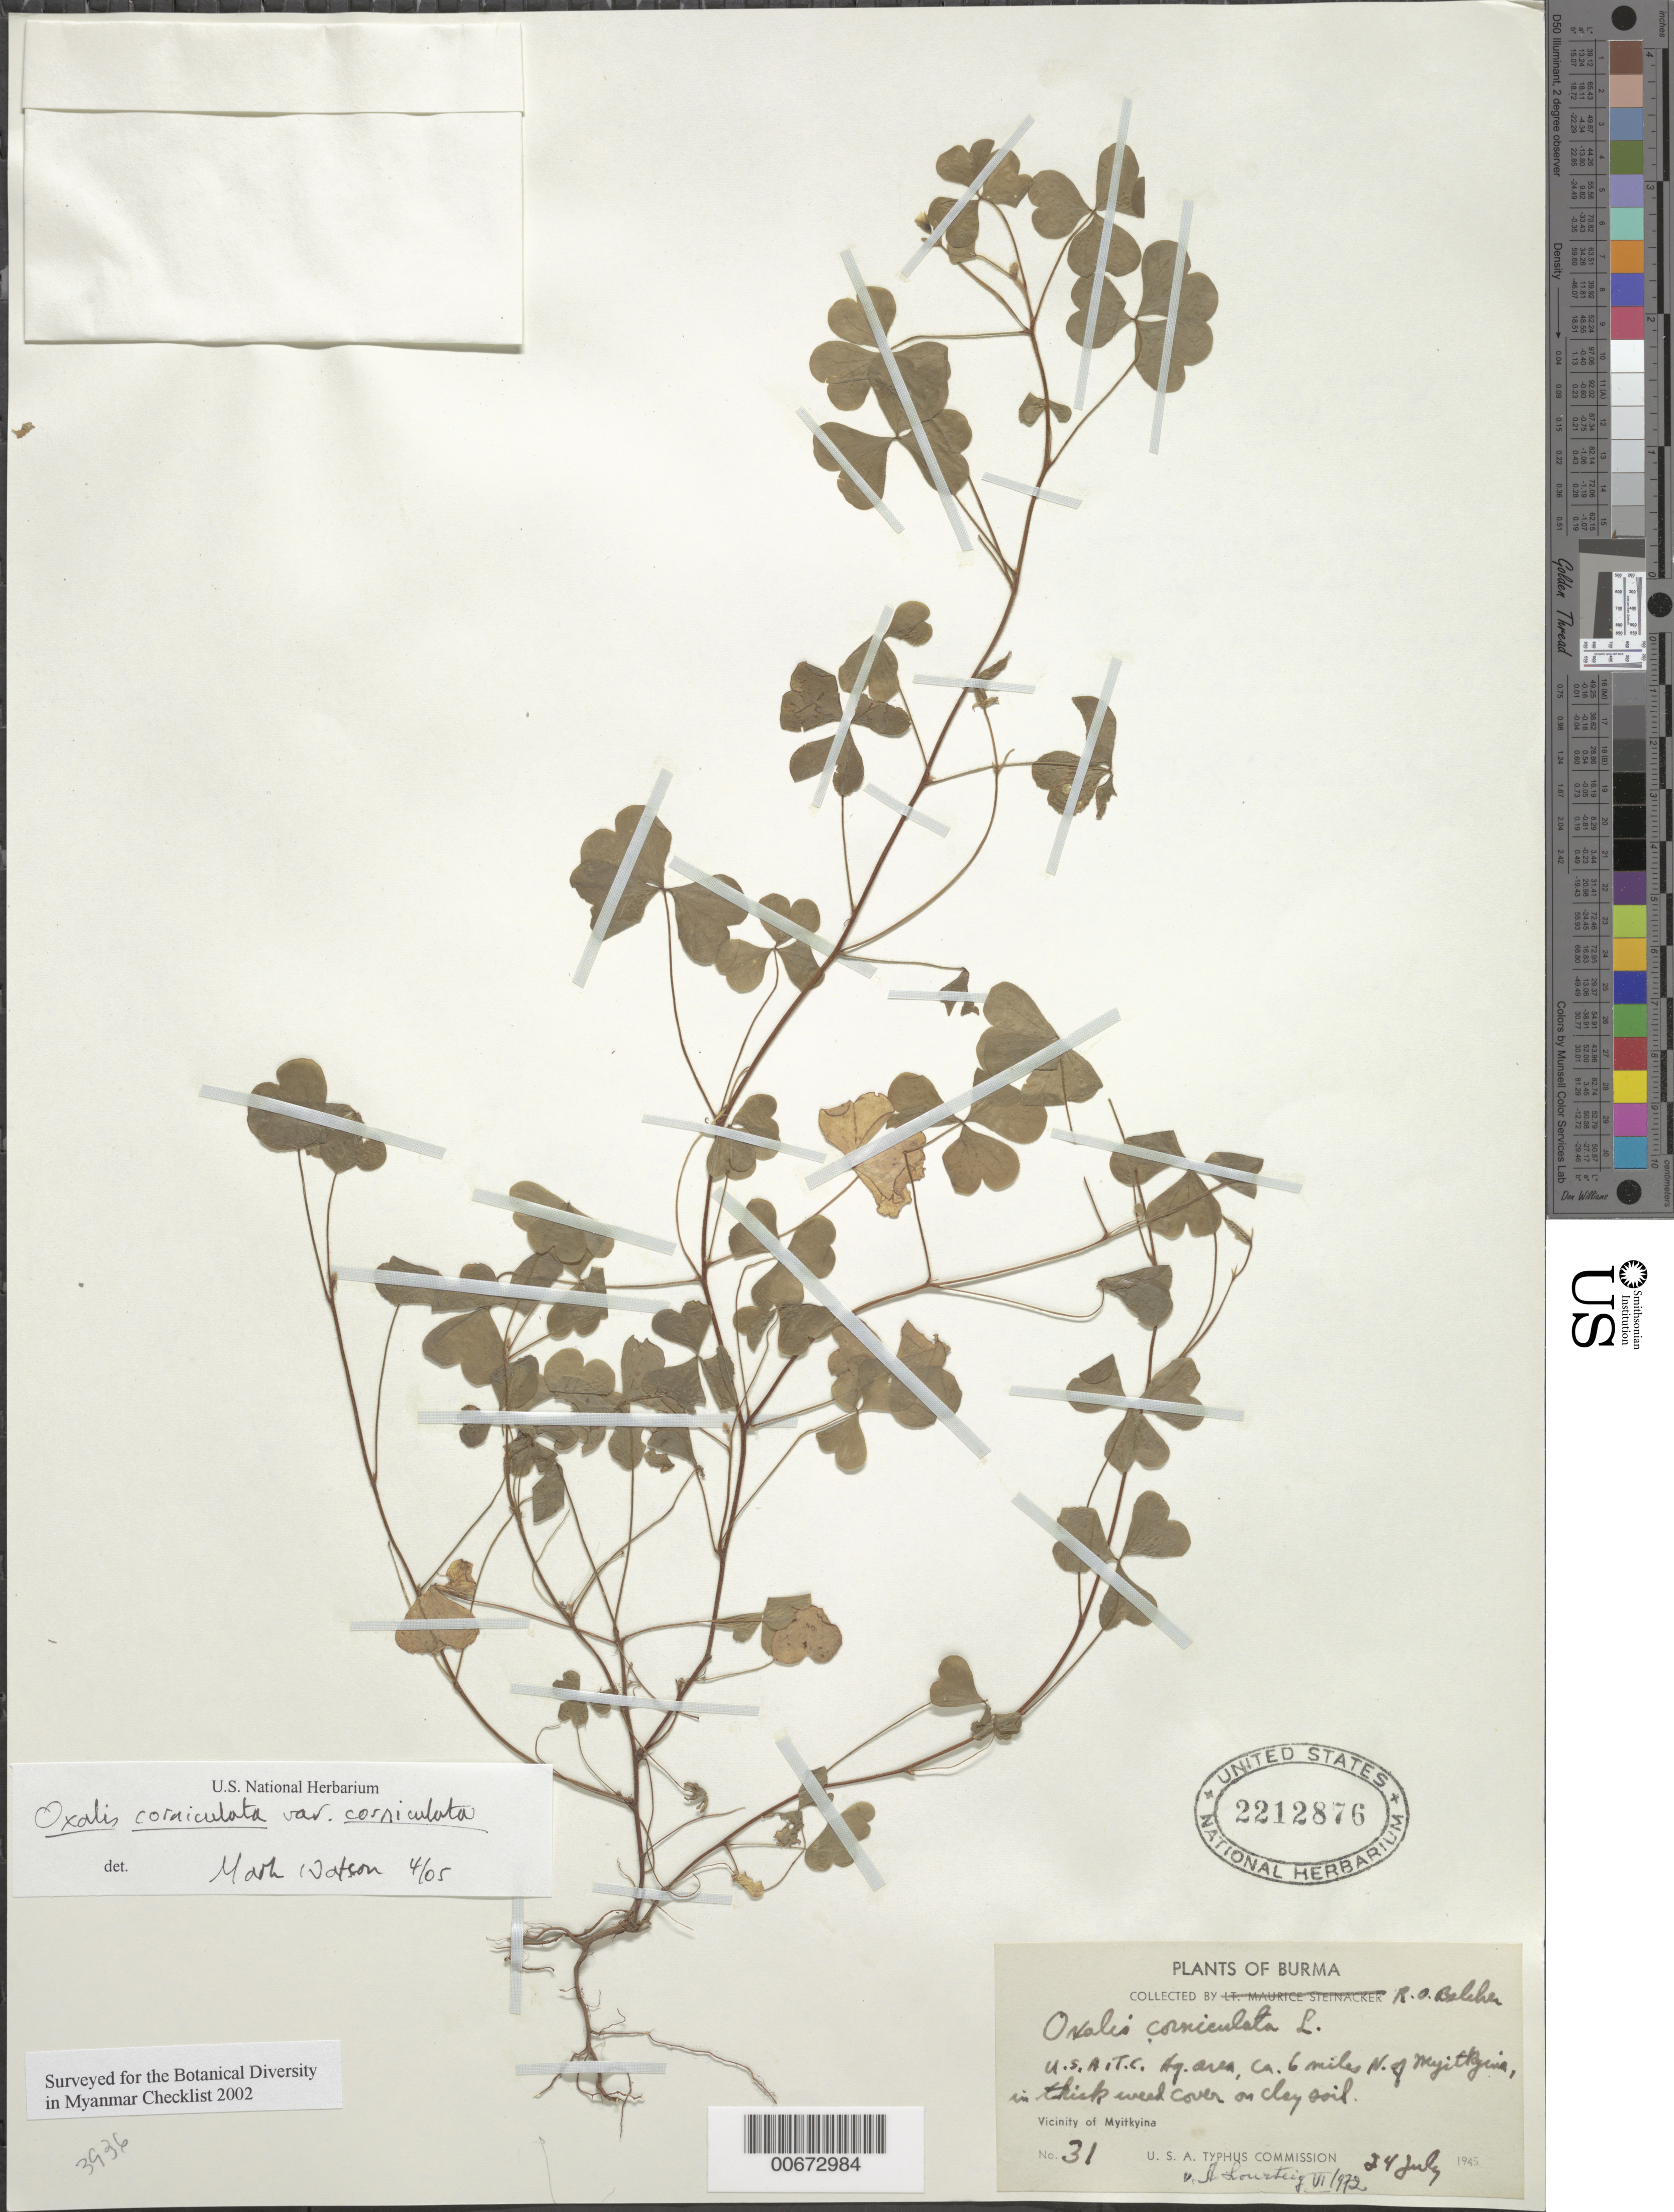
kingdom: Plantae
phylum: Tracheophyta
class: Magnoliopsida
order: Oxalidales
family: Oxalidaceae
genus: Oxalis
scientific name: Oxalis corniculata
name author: L.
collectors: R. Belcher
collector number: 31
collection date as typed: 24 Jul 1945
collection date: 1945-07-24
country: Myanmar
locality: N of Myitkyina.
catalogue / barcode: US 2212876